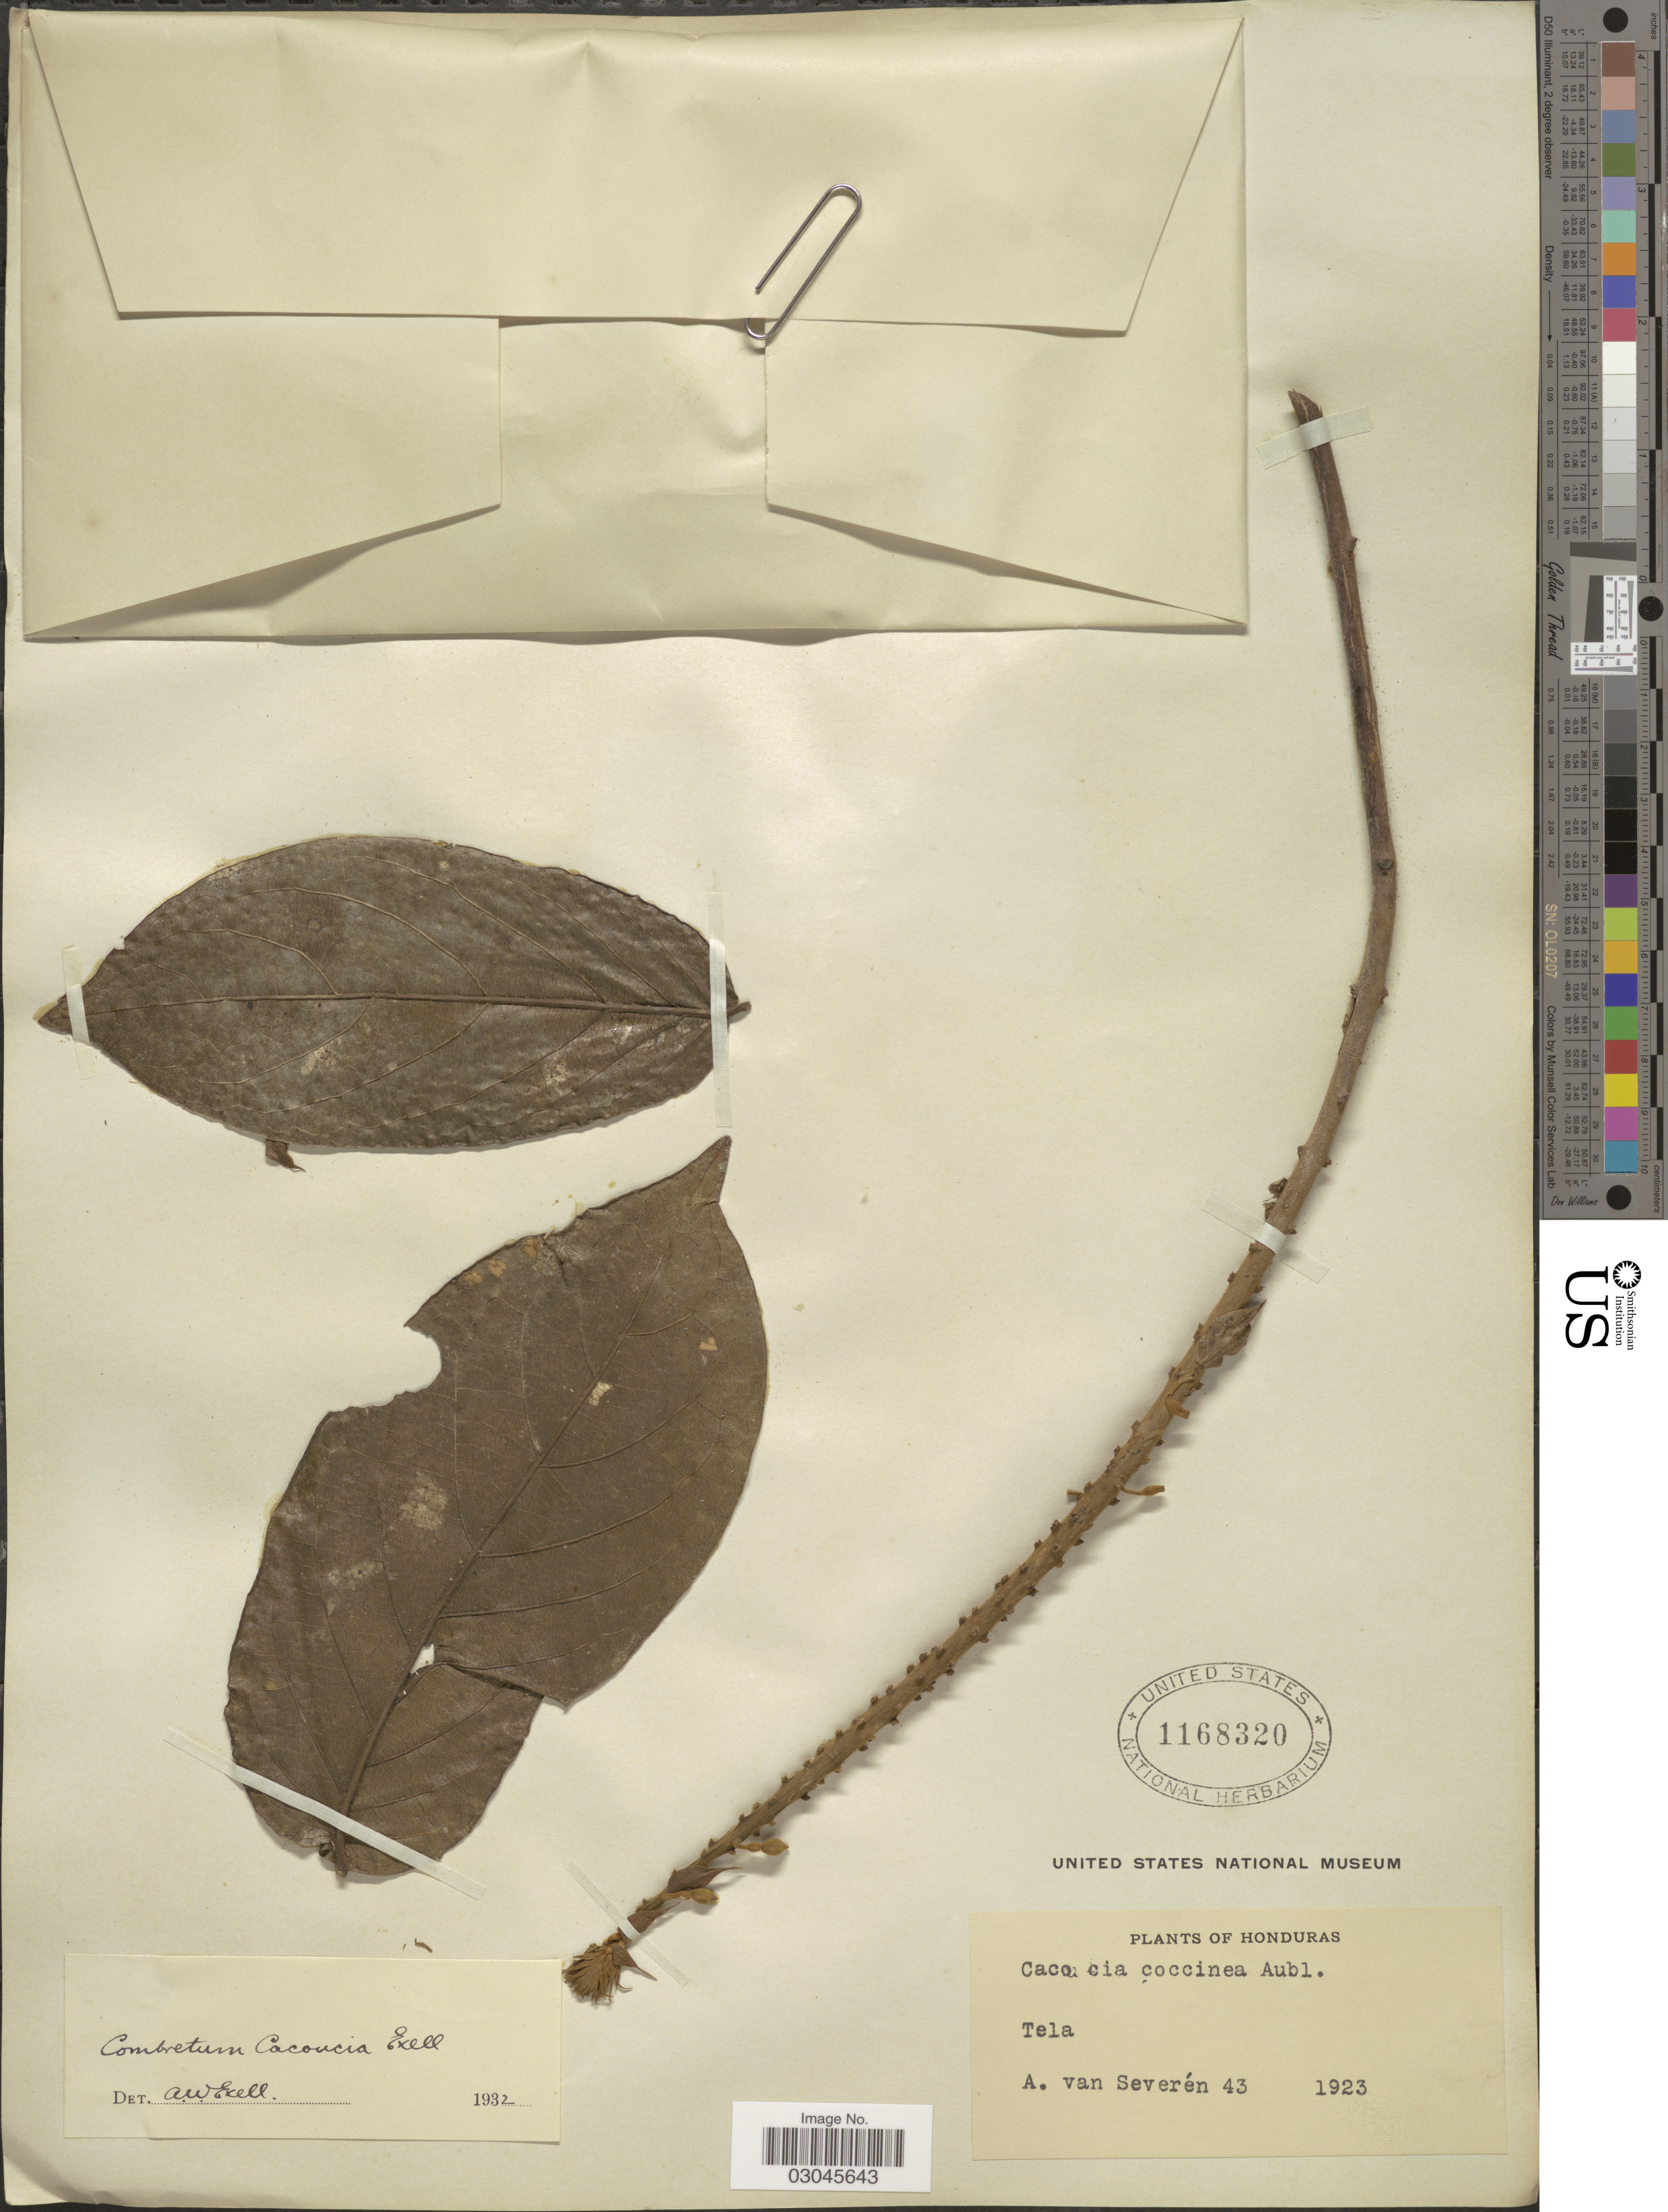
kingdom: Plantae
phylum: Tracheophyta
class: Magnoliopsida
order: Myrtales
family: Combretaceae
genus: Combretum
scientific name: Combretum cacoucia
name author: Exell ex Sandwith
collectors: A. Van Severen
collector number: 43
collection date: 1923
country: Honduras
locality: Tela.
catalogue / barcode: US 1168320